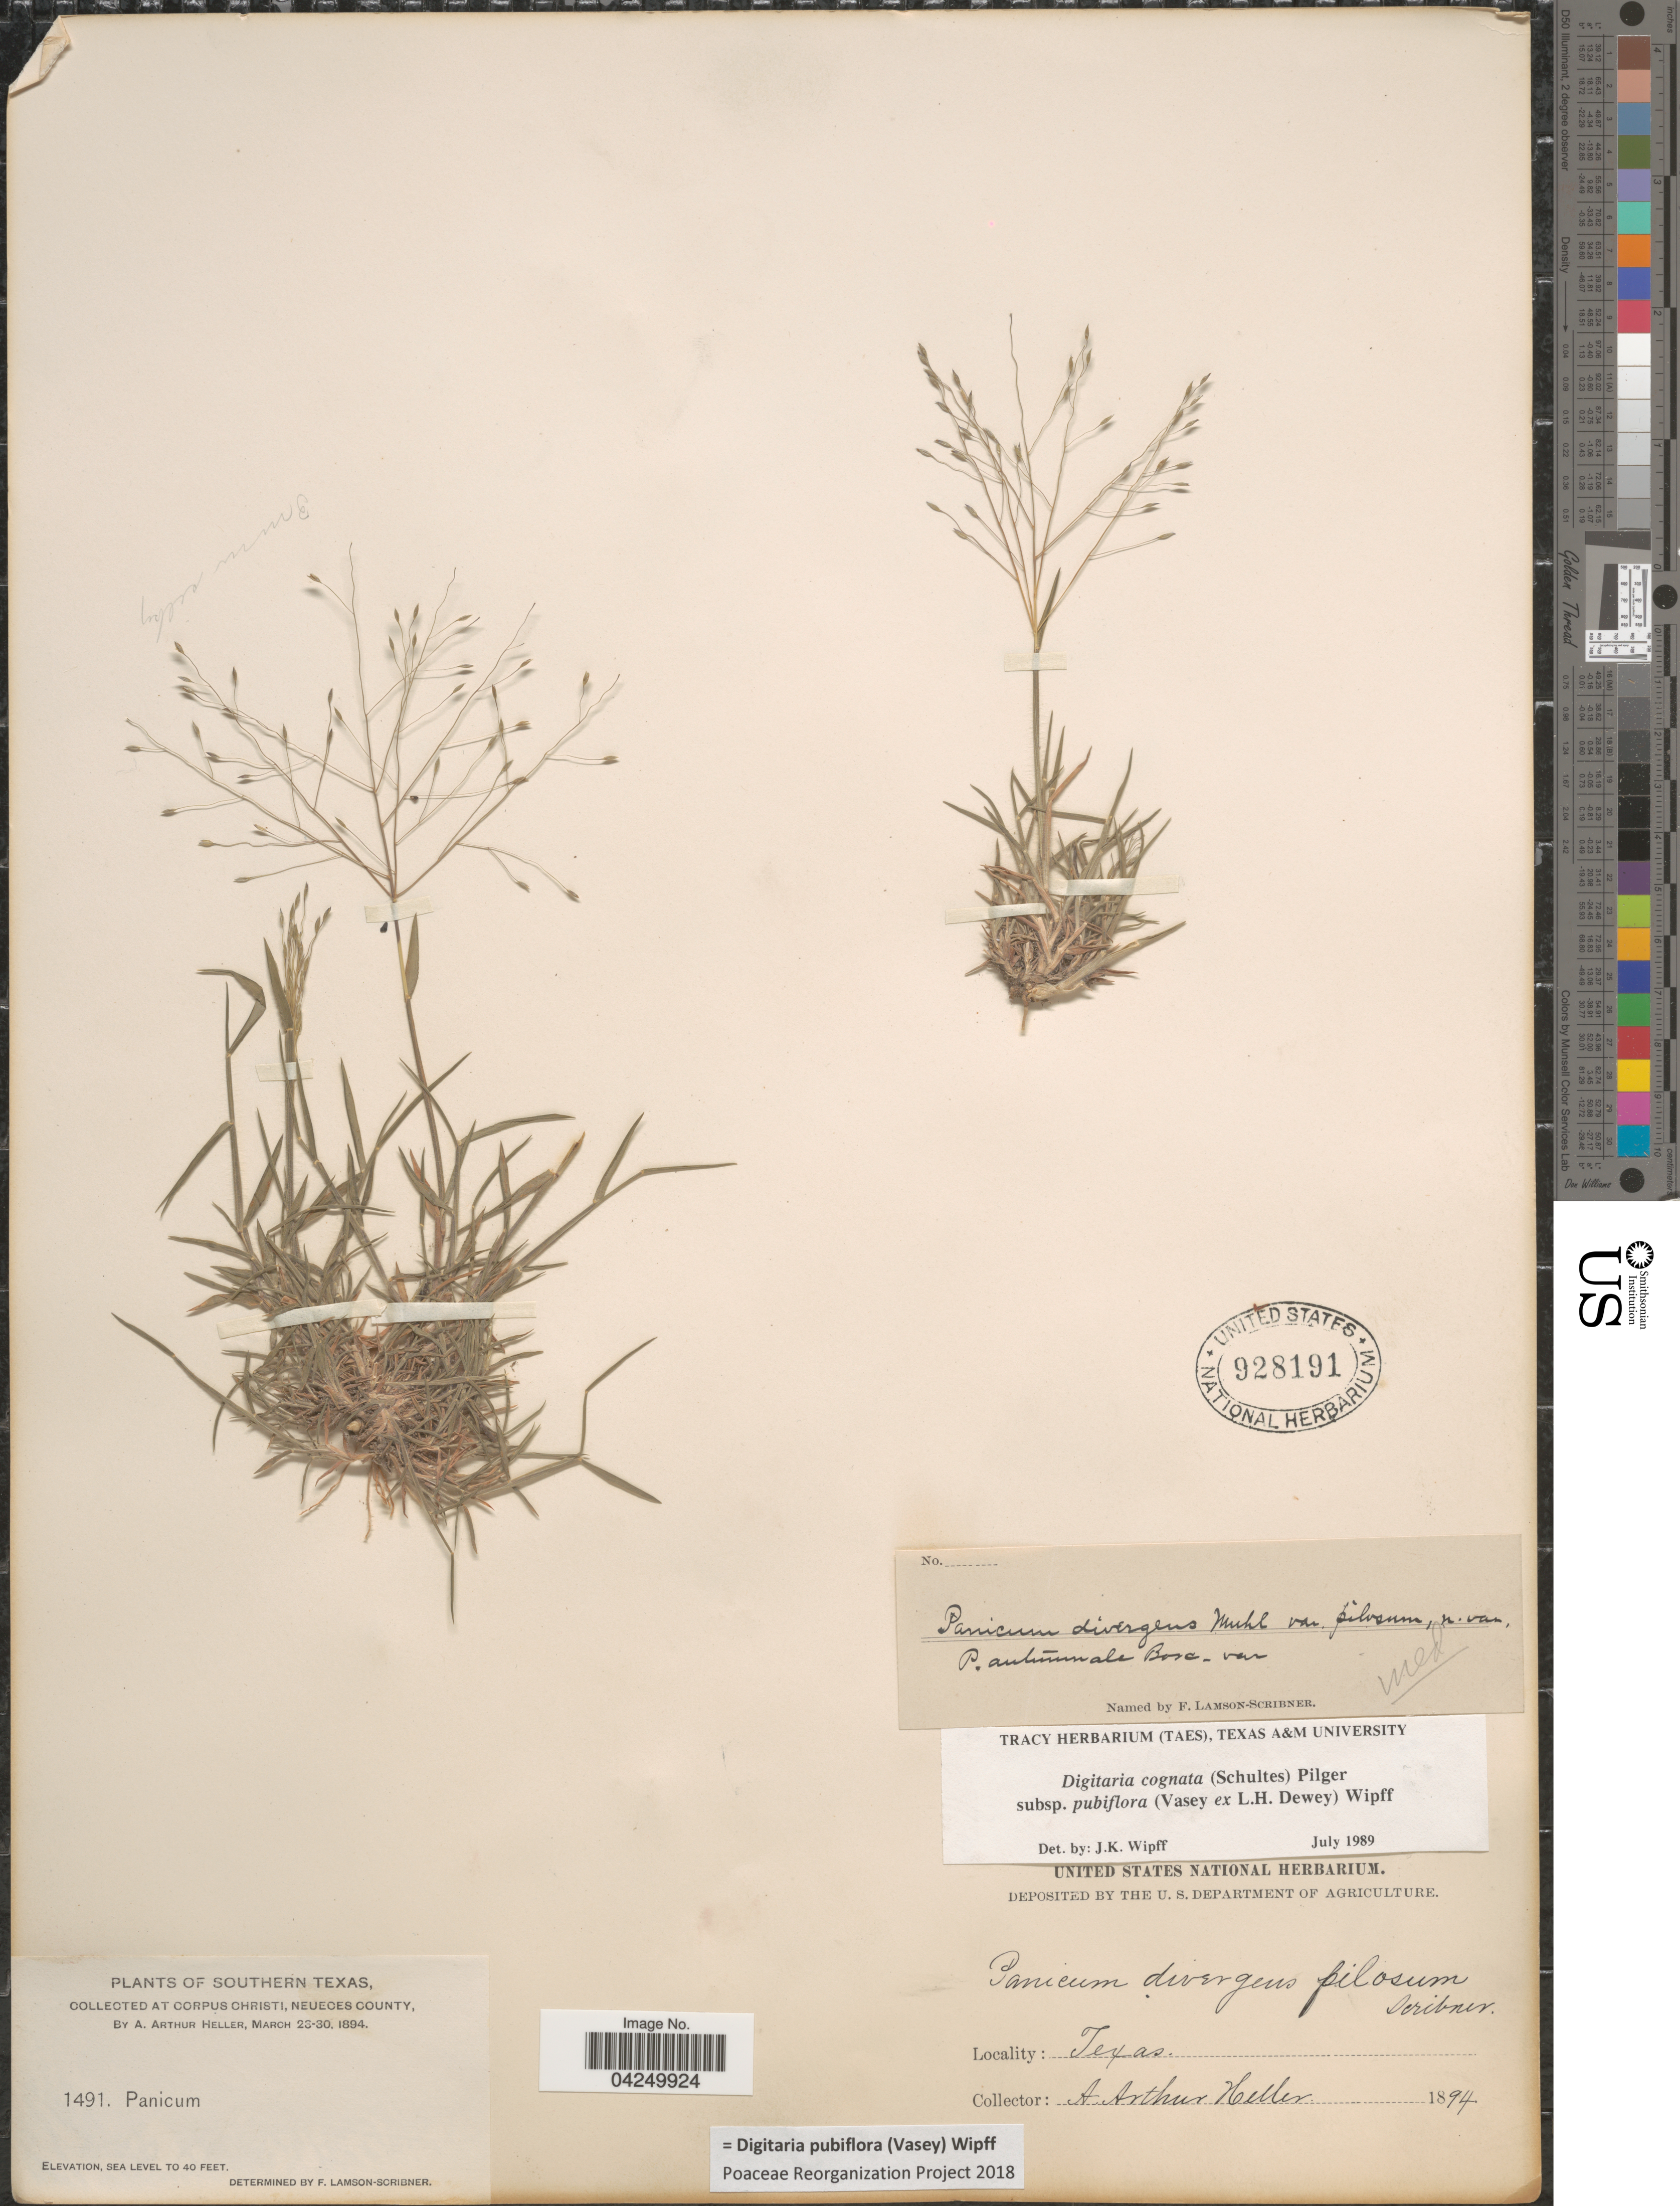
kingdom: Plantae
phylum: Tracheophyta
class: Liliopsida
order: Poales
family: Poaceae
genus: Digitaria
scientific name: Digitaria pubiflora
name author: (Vasey) Wipff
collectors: A. A. Heller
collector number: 1491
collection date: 1894-03-23/1894-03-30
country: United States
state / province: Texas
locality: Southern Texas. At Corpus Christi, Neueces County.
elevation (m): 0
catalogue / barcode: US 928191